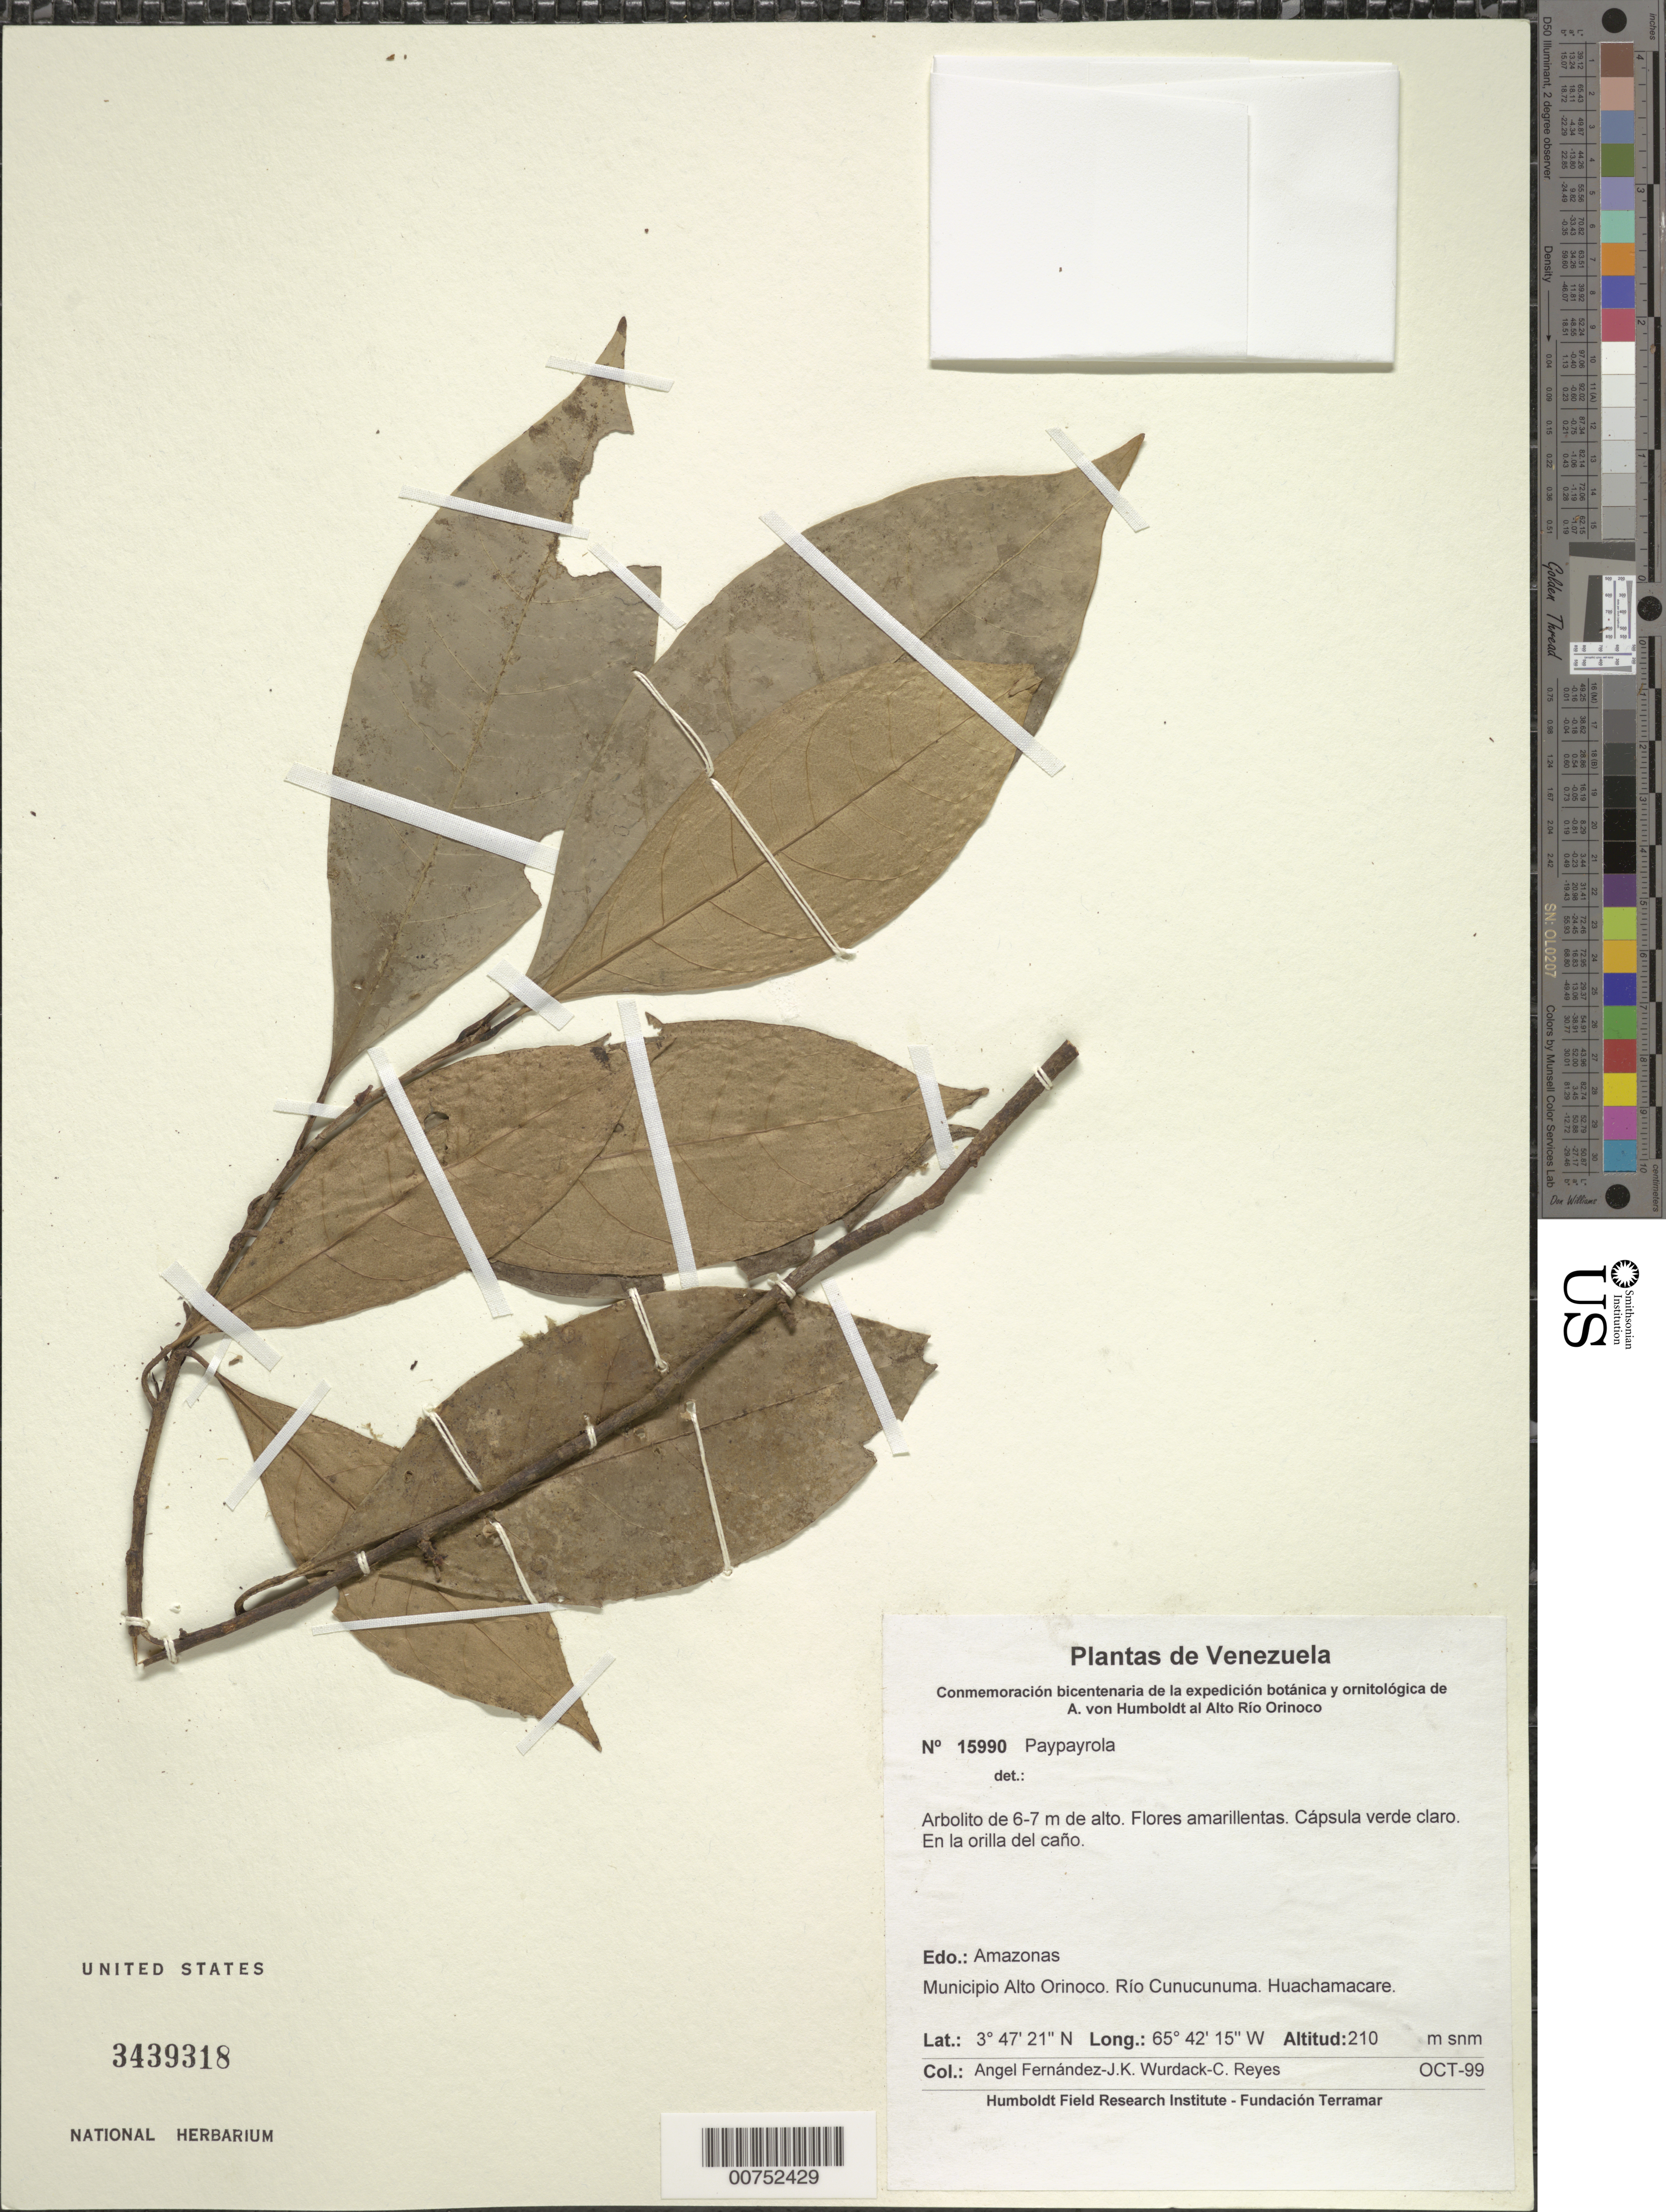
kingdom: Plantae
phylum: Tracheophyta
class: Magnoliopsida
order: Malpighiales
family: Violaceae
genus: Paypayrola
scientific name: Paypayrola sp.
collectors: A. Fernández, K. Wurdack & C. Reyes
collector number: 15990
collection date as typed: Oct-99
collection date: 1999-10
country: Venezuela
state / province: Amazonas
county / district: Alto Orinoco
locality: Río Cunucunuma, Huachamacare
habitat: Edge of caño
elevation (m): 210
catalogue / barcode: US 3439318